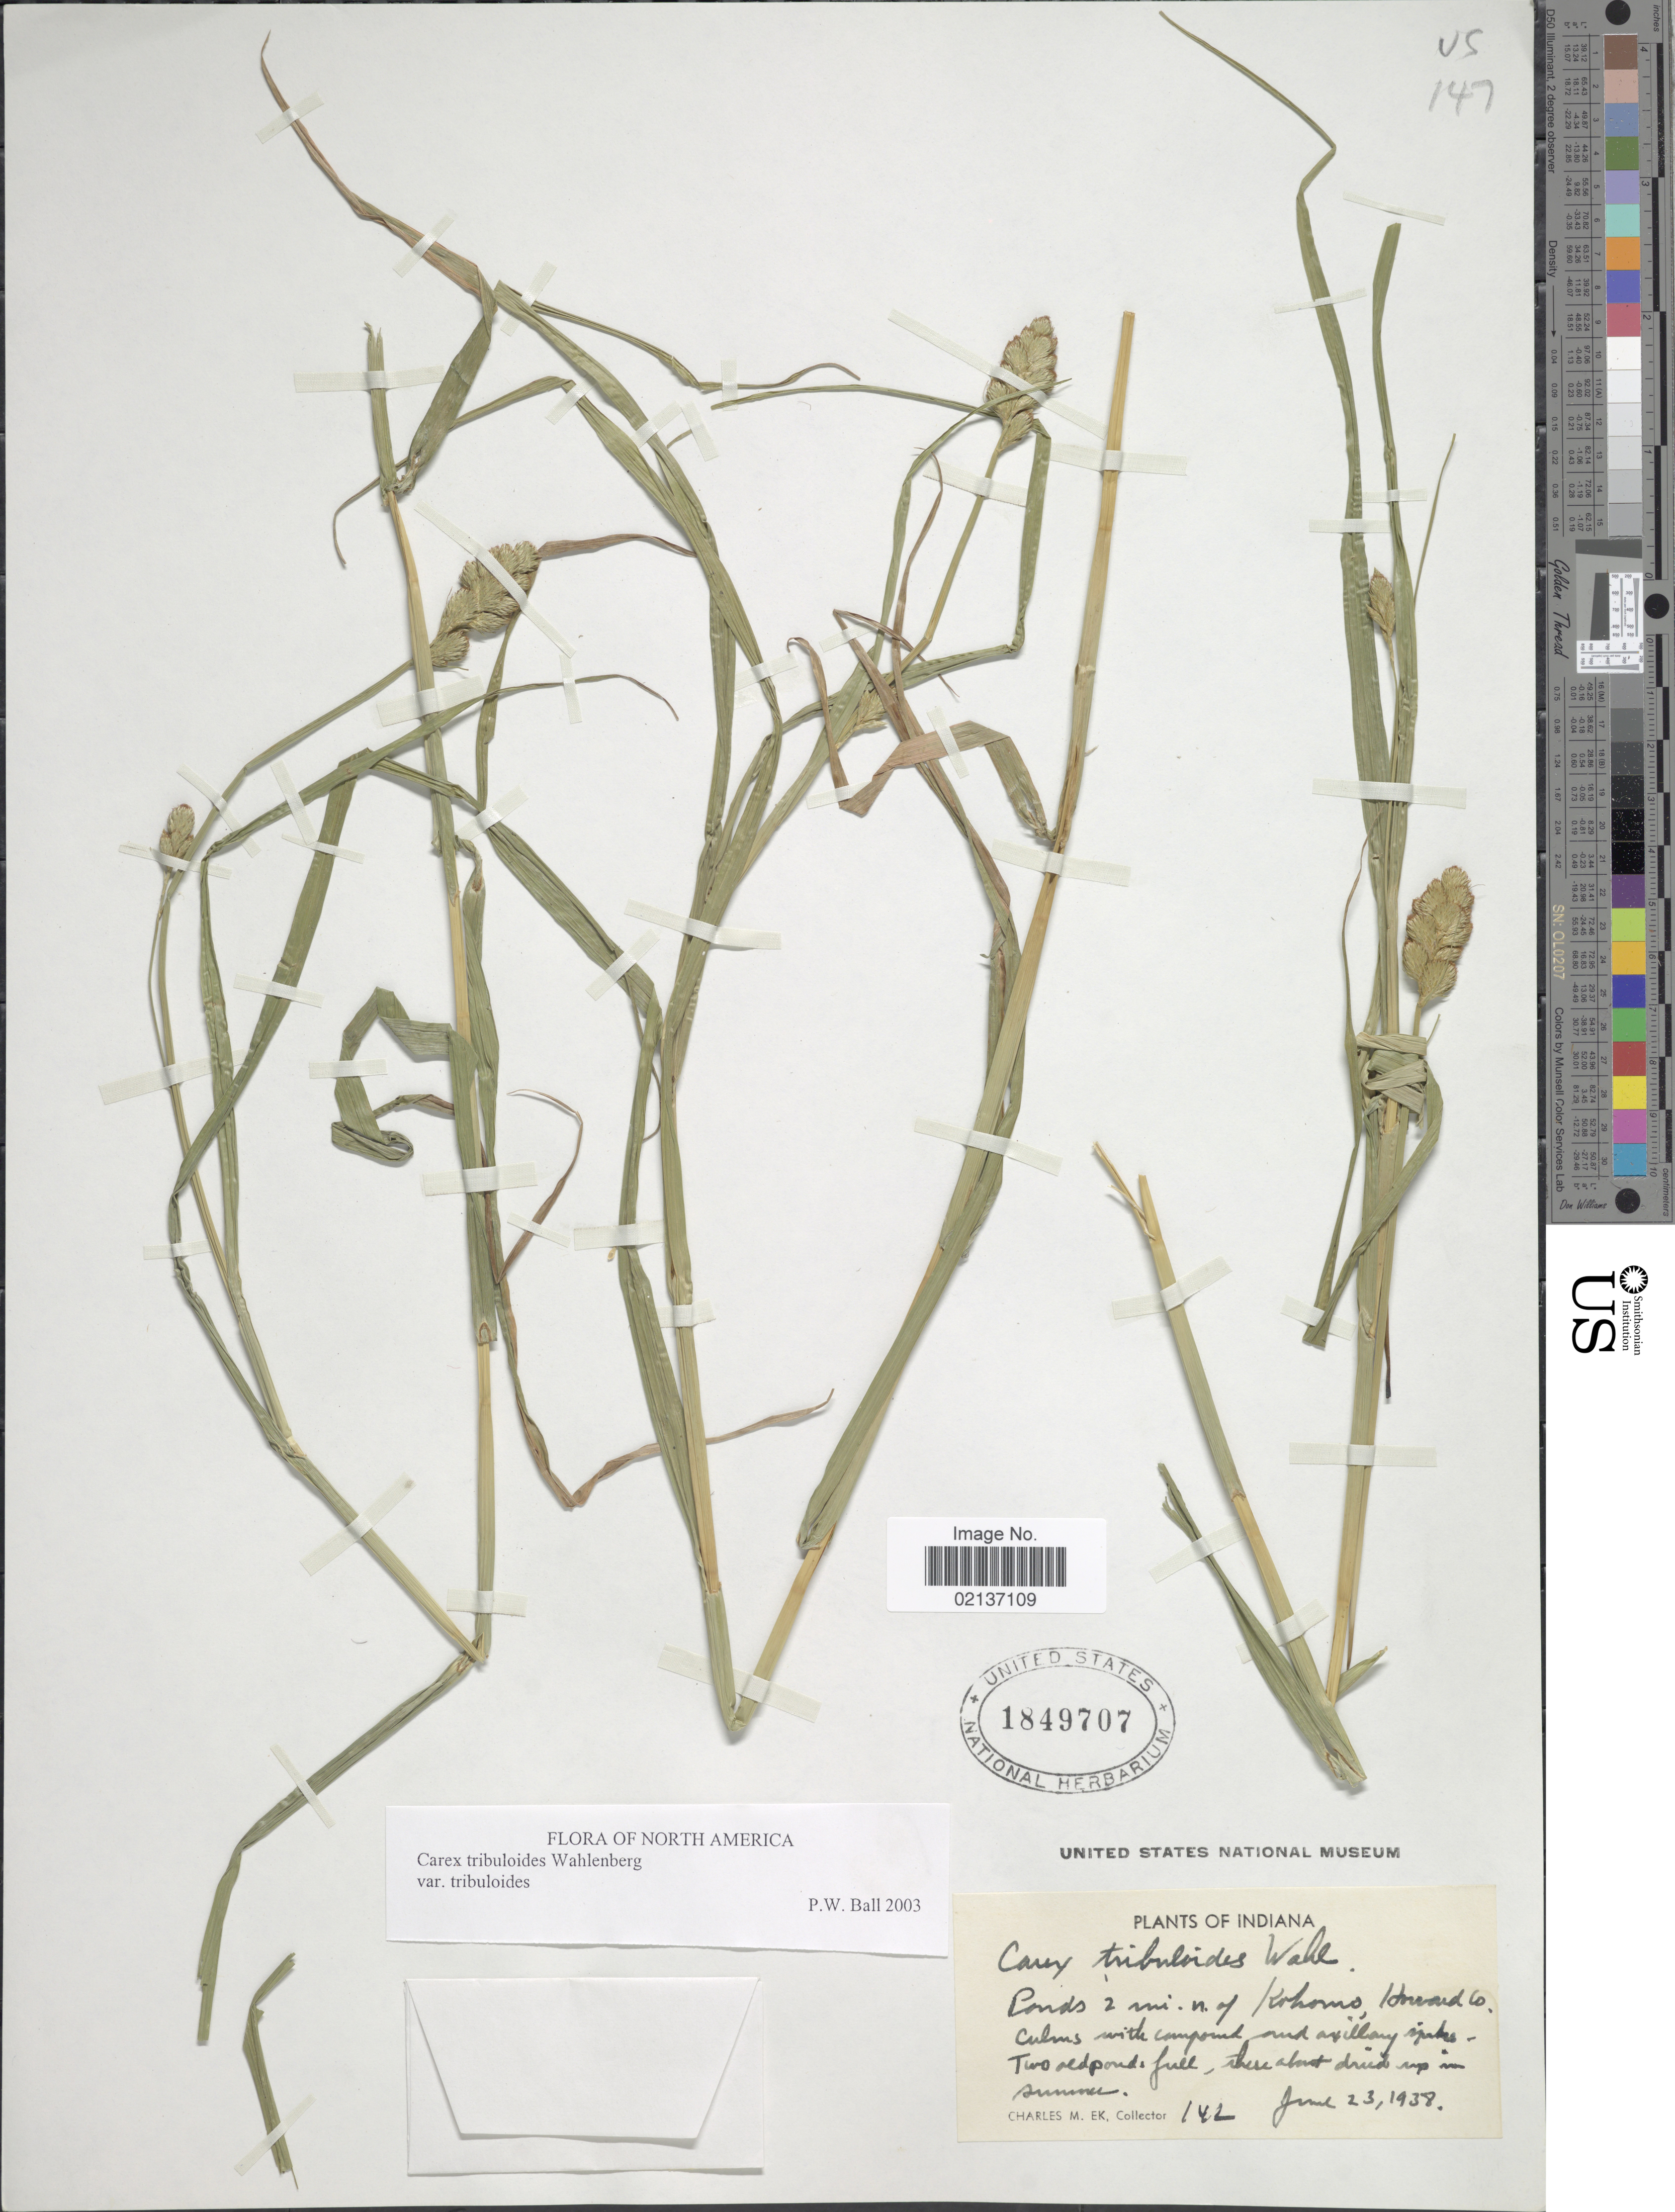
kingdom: Plantae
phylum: Tracheophyta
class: Liliopsida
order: Poales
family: Cyperaceae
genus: Carex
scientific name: Carex tribuloides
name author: Wahlenb.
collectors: C. Ek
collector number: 142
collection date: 1938-06-23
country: United States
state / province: Indiana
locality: Ponds 2 mi. n. of Kohoms, Howard Co.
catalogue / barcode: US 1849707